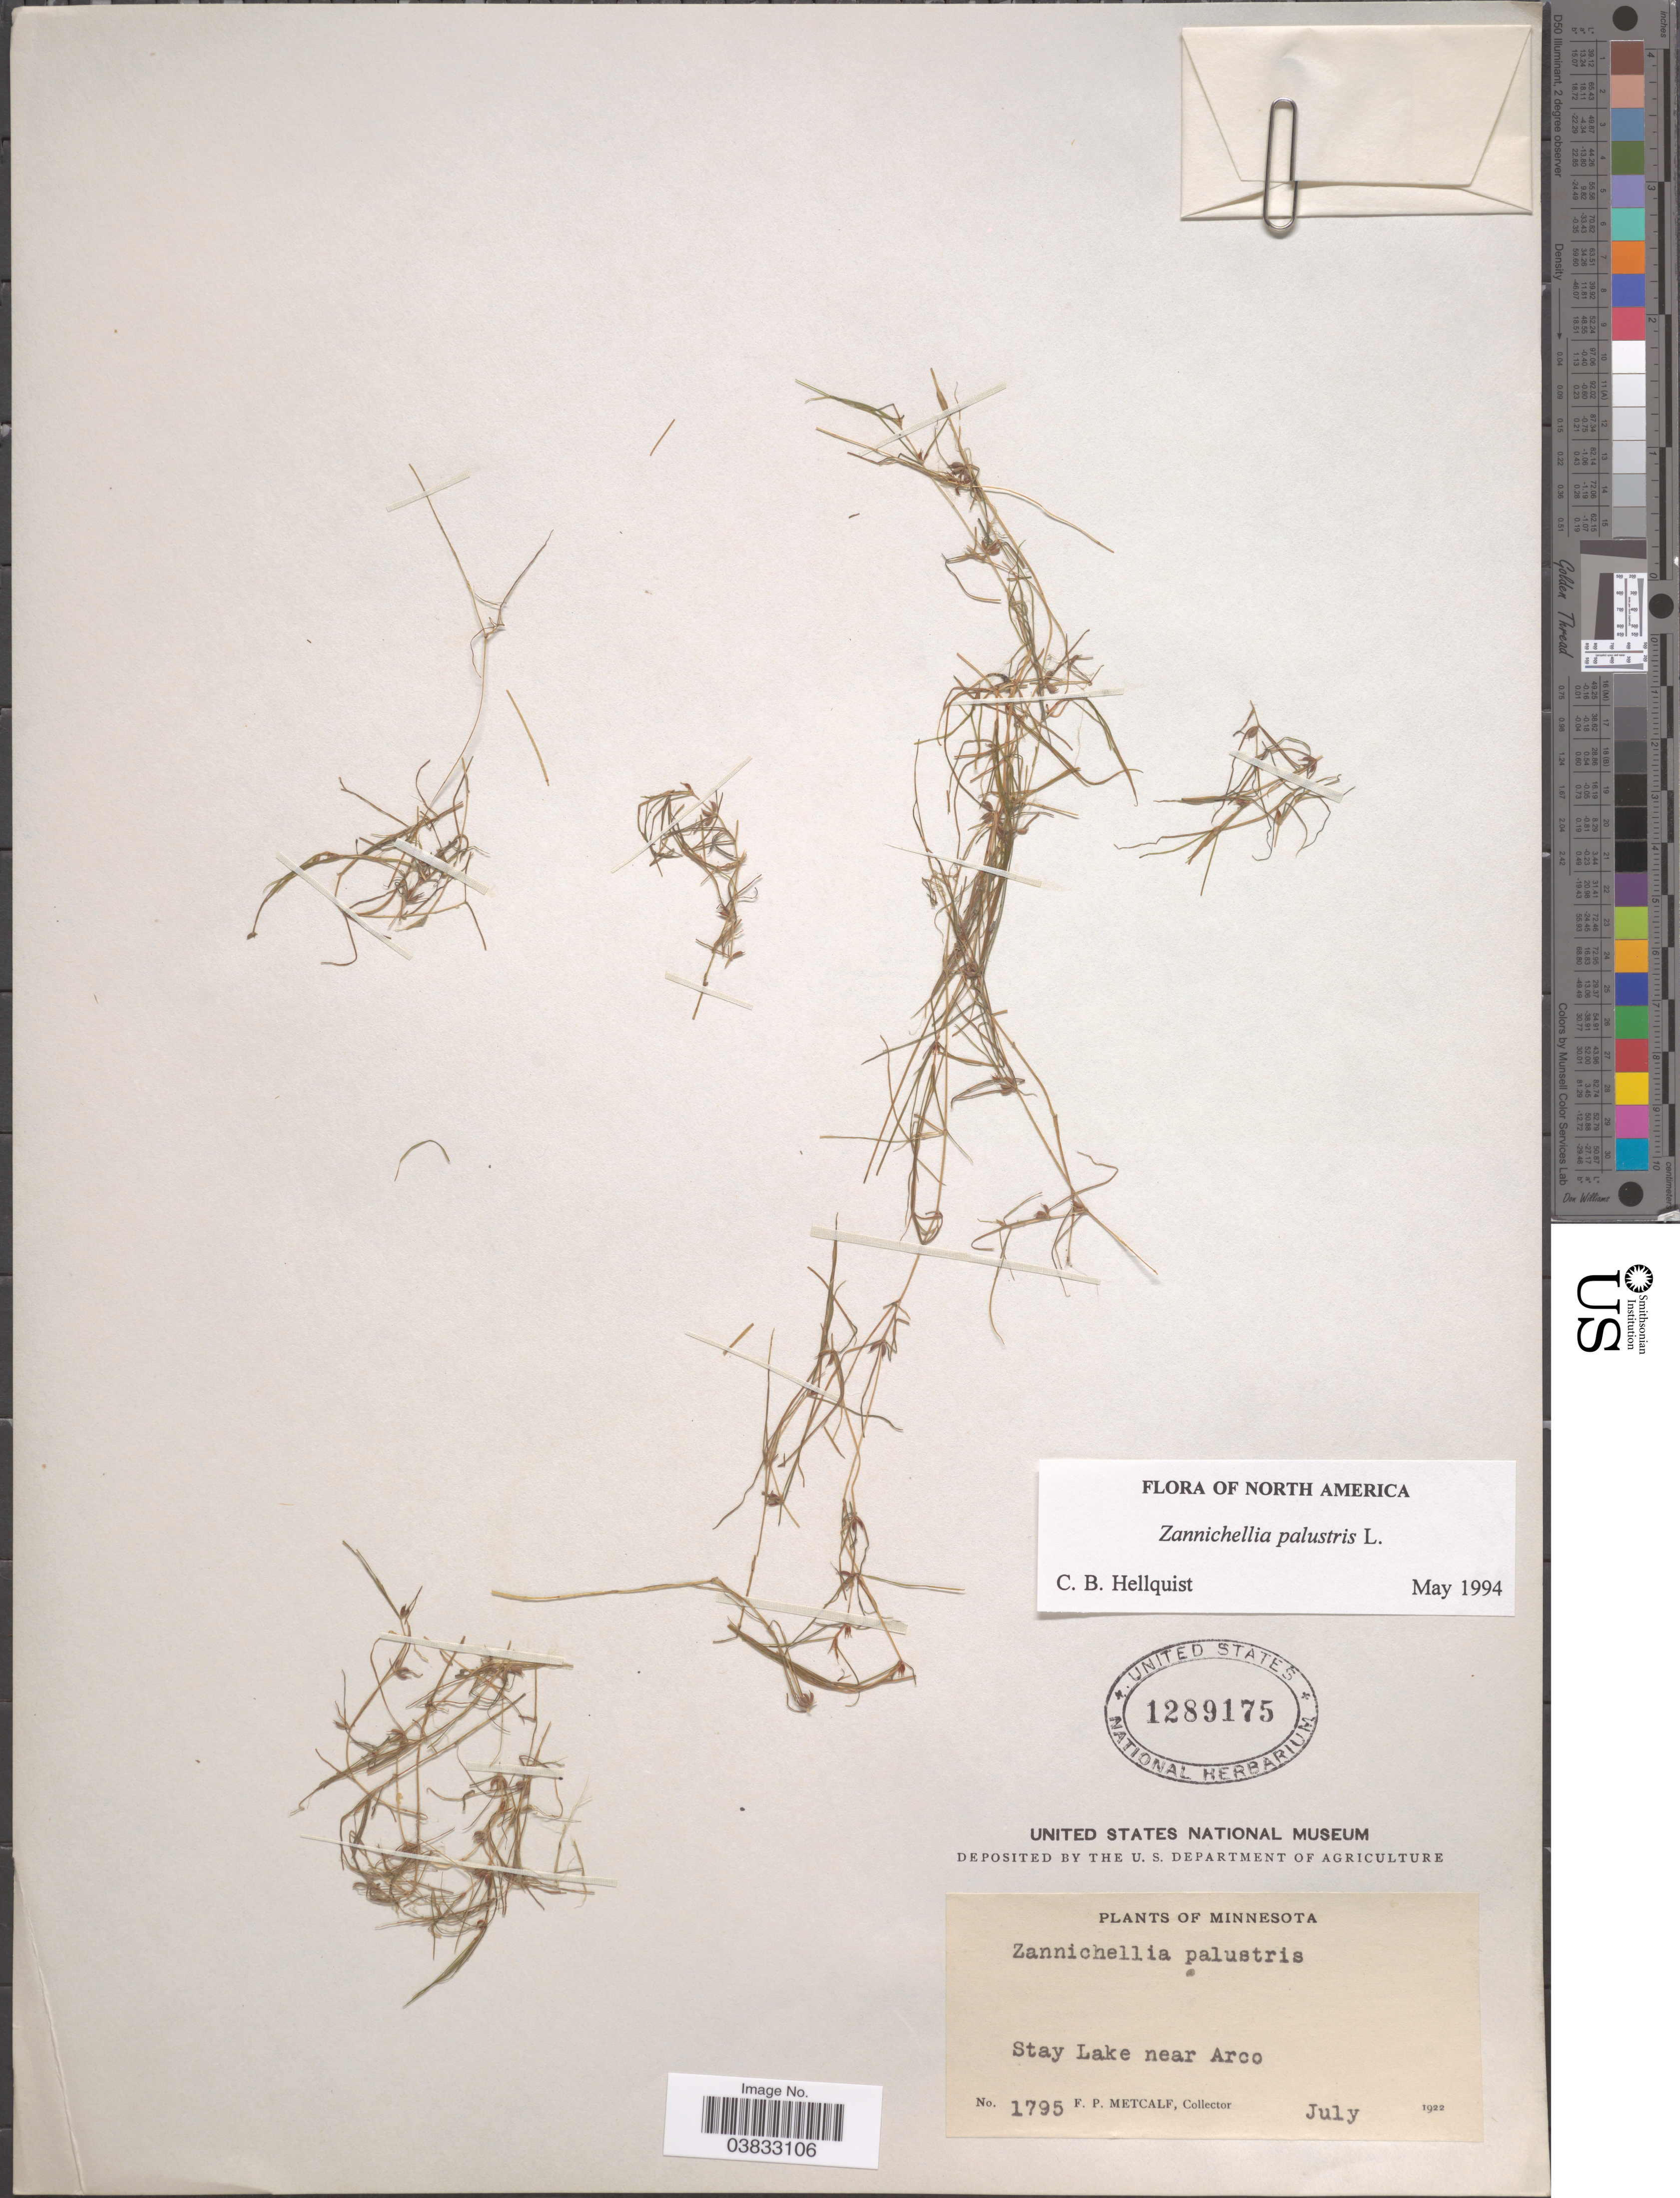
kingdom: Plantae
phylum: Tracheophyta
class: Liliopsida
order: Alismatales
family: Potamogetonaceae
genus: Zannichellia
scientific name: Zannichellia palustris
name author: L.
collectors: F. Metcalf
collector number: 1795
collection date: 1922-07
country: United States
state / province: Minnesota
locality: Stay Lake near Arco.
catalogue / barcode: US 1289175